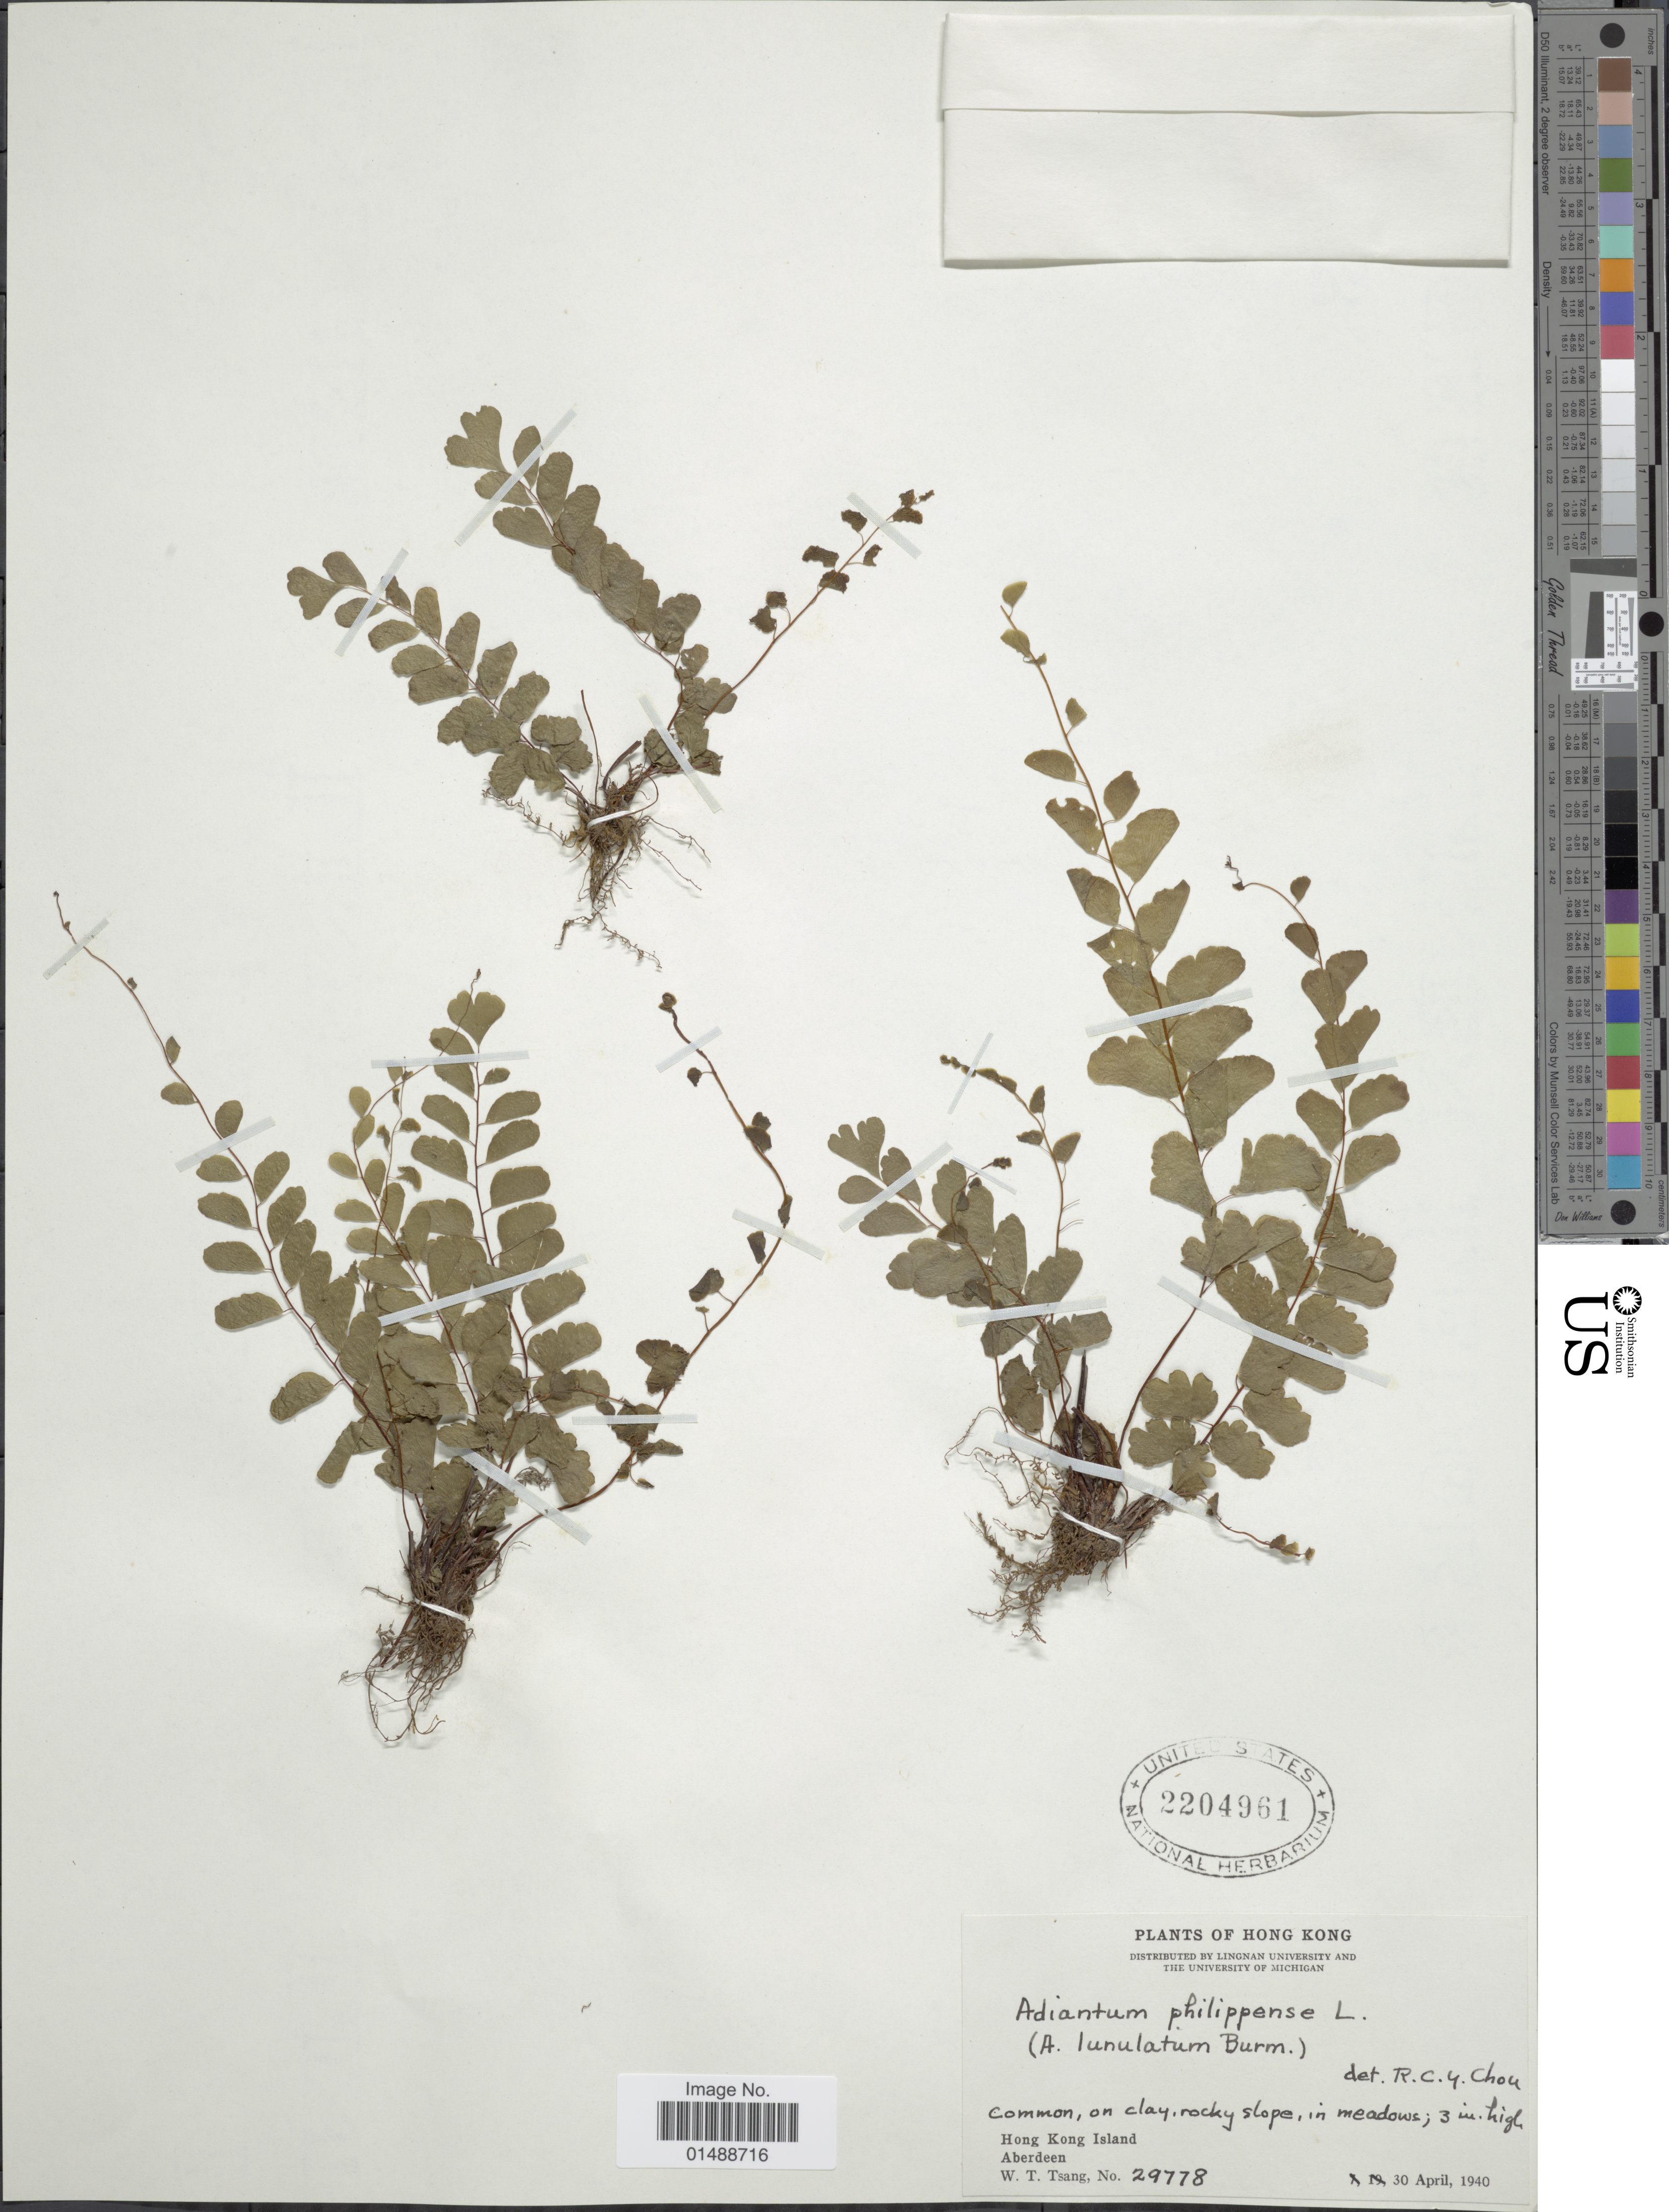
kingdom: Plantae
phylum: Tracheophyta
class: Polypodiopsida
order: Polypodiales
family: Pteridaceae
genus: Adiantum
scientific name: Adiantum philippense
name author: L.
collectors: W. T. Tsang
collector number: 29778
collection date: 1940-04-30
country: China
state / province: Hong Kong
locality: Hong Kong, Hong Kong Island, Aberdeen.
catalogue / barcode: US 2204961